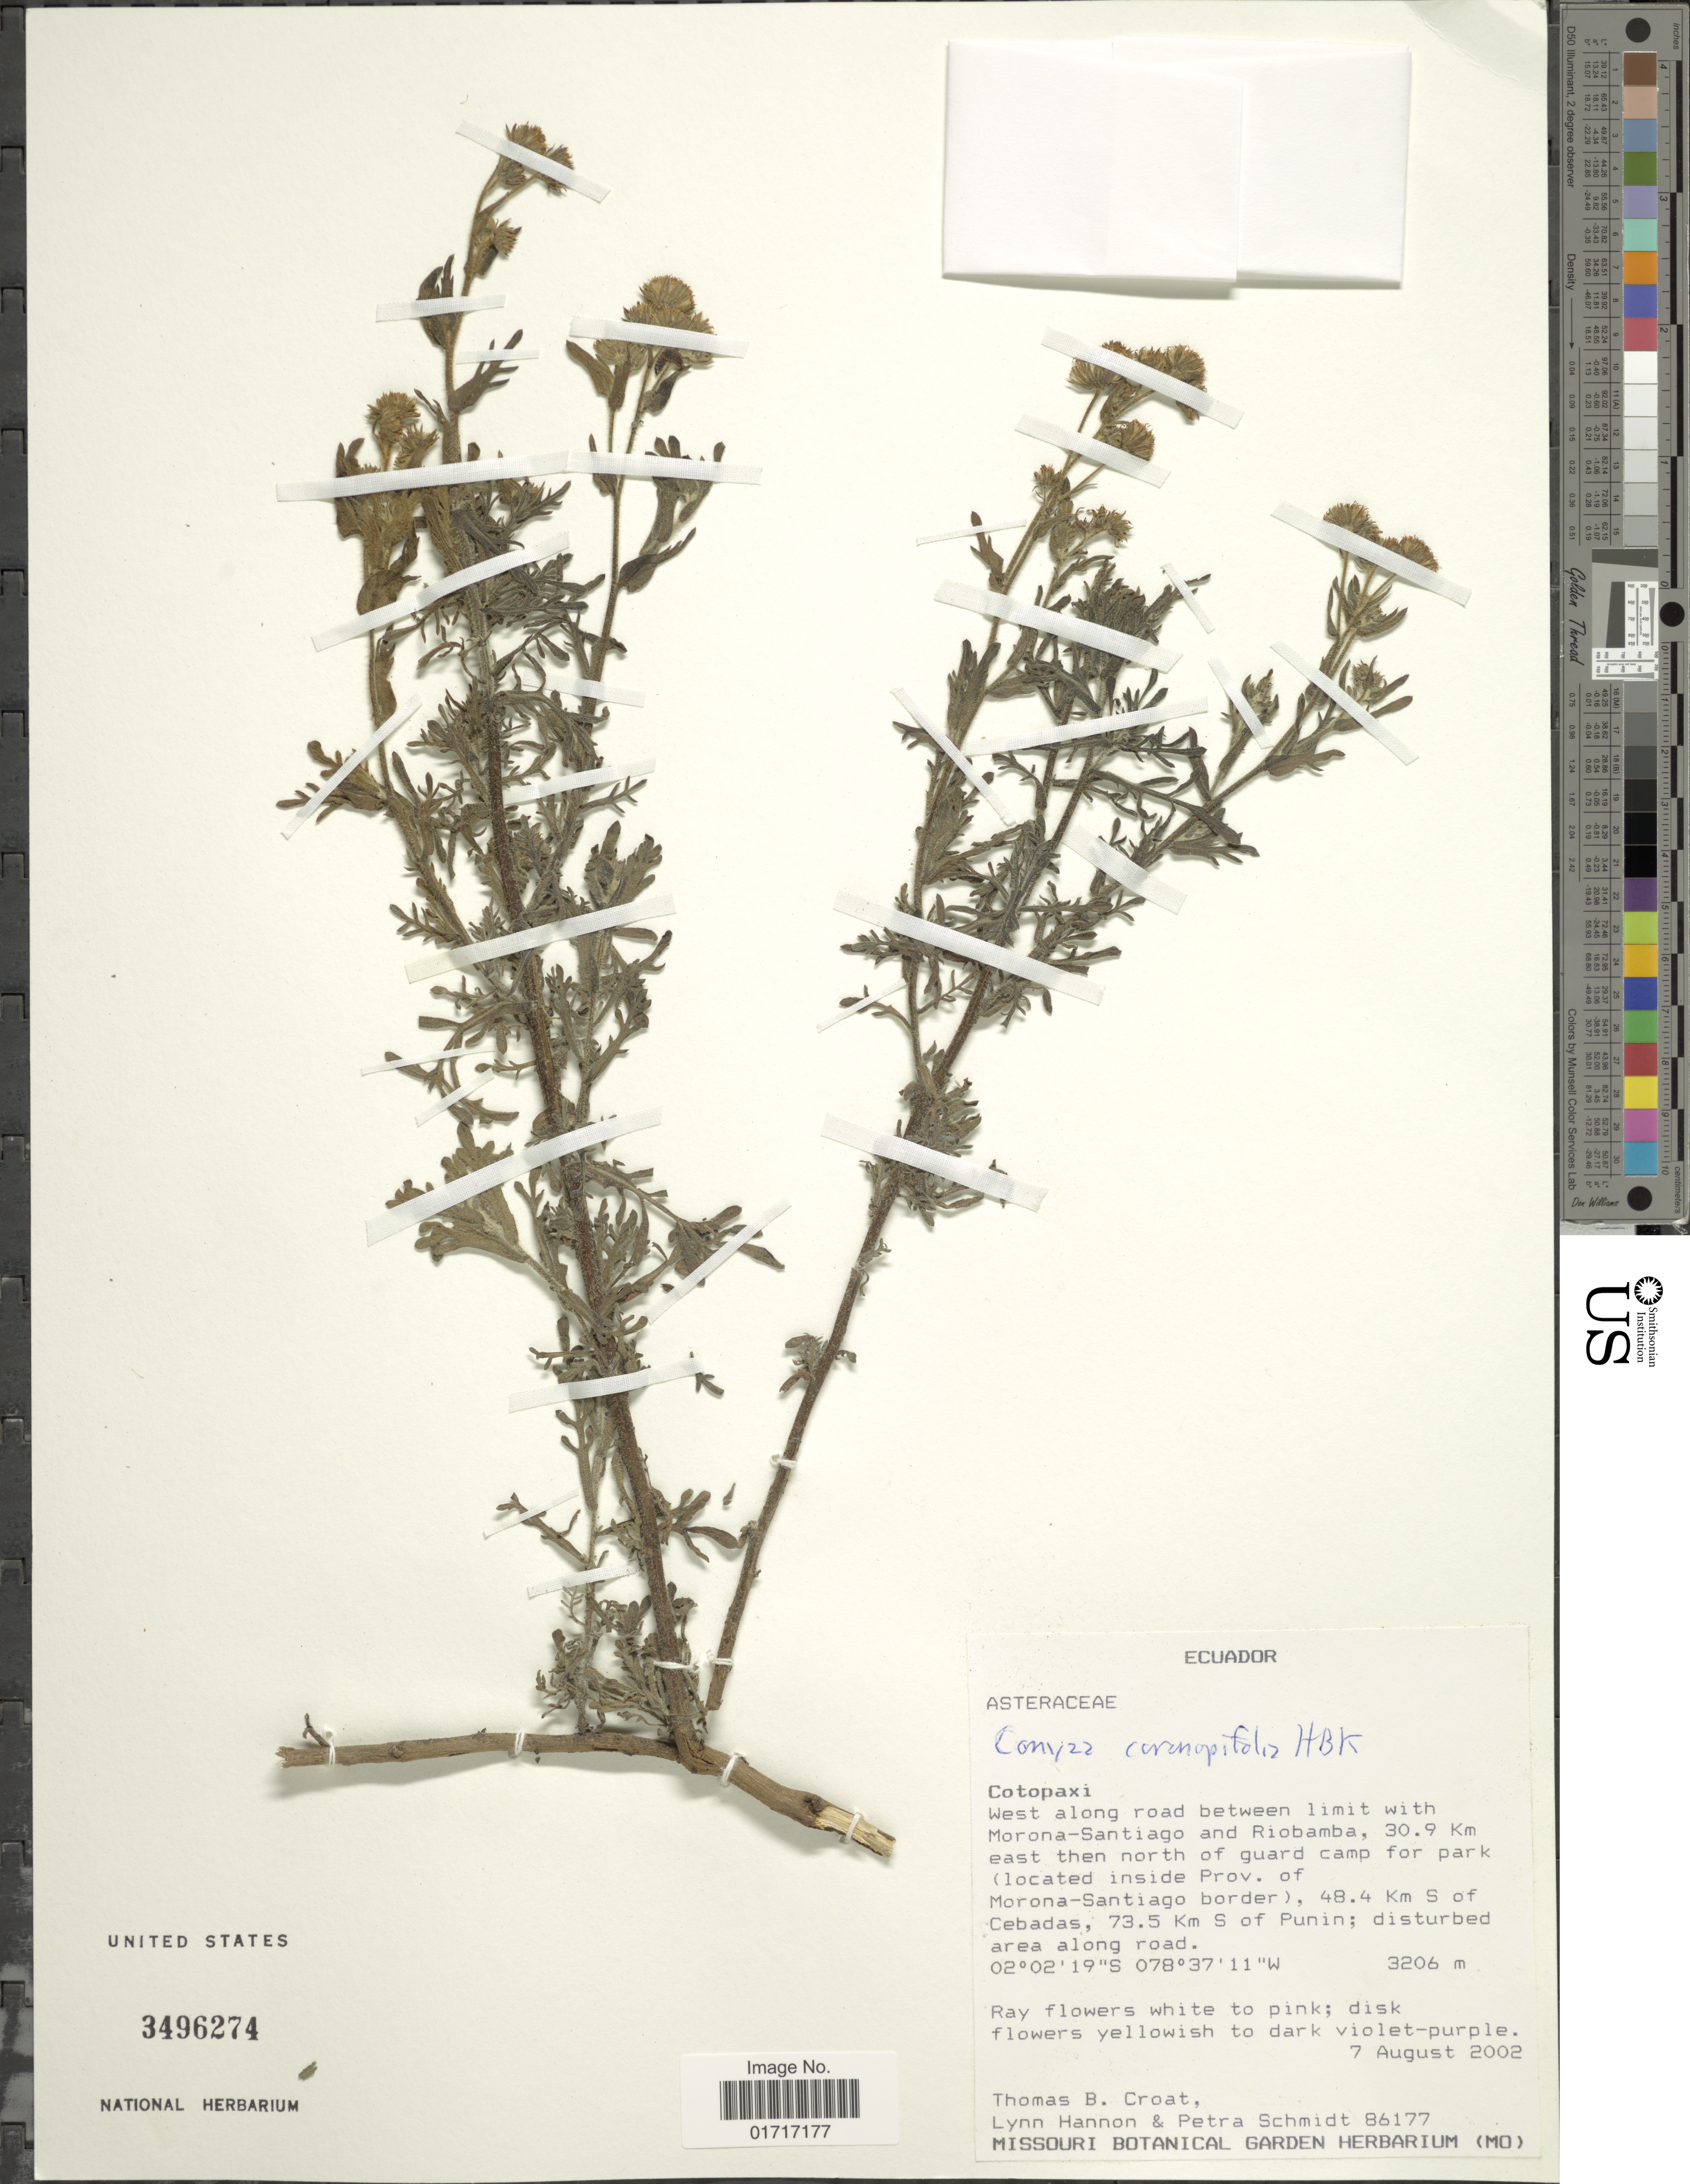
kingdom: Plantae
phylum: Tracheophyta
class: Magnoliopsida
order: Asterales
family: Asteraceae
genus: Conyza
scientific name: Conyza coronopifolia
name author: Kunth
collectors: T. B. Croat, L. Hannon & P. Schmidt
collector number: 86177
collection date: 2002-08-07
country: Ecuador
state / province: Cotopaxi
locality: Cotopaxi, West along road between limit with Morona-Santiago and Riobamba, 30.9 km east then north of guard camp for park (located inside Prov, of Morona-Santiago border), 48.4 km S of Cebadas, 73. 5 km S of Punin.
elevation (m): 3206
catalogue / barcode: US 3496274